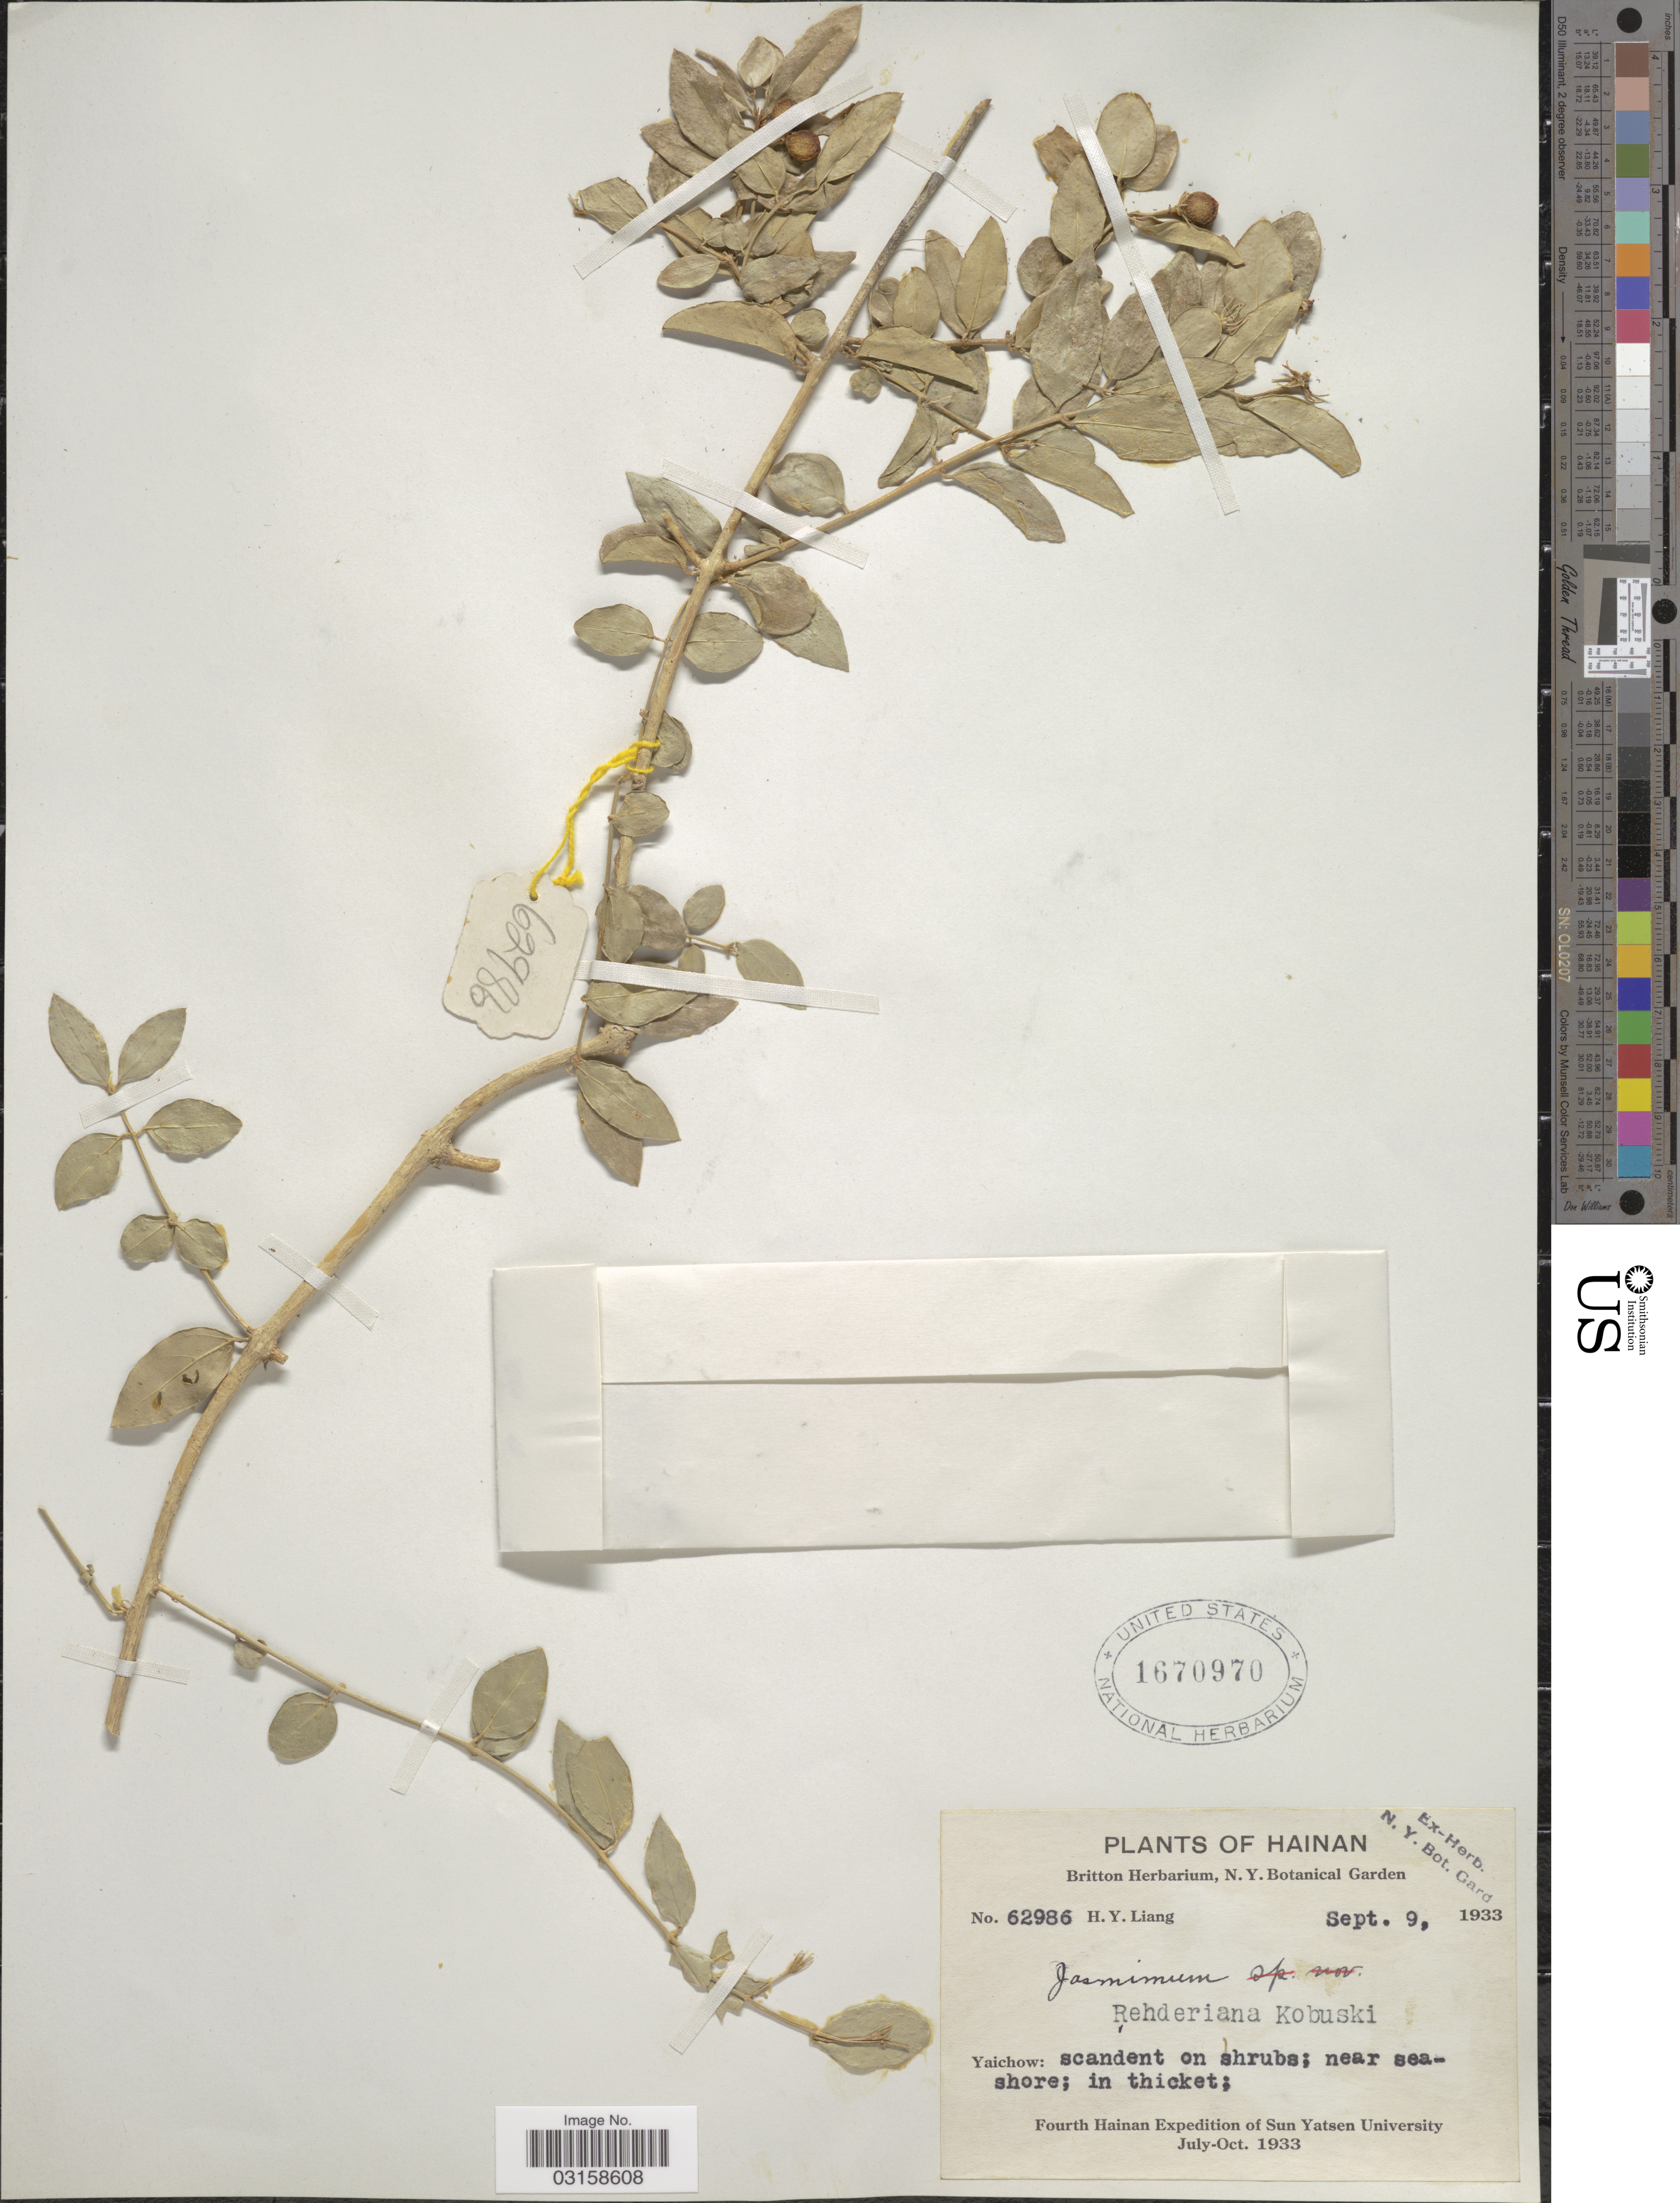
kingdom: Plantae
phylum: Tracheophyta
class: Magnoliopsida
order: Lamiales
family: Oleaceae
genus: Jasminum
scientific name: Jasminum rehderianum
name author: Kobuski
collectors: H. Y. Liang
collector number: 62986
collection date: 1933-09-09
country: China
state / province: Hainan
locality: Yaichow.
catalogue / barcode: US 1670970